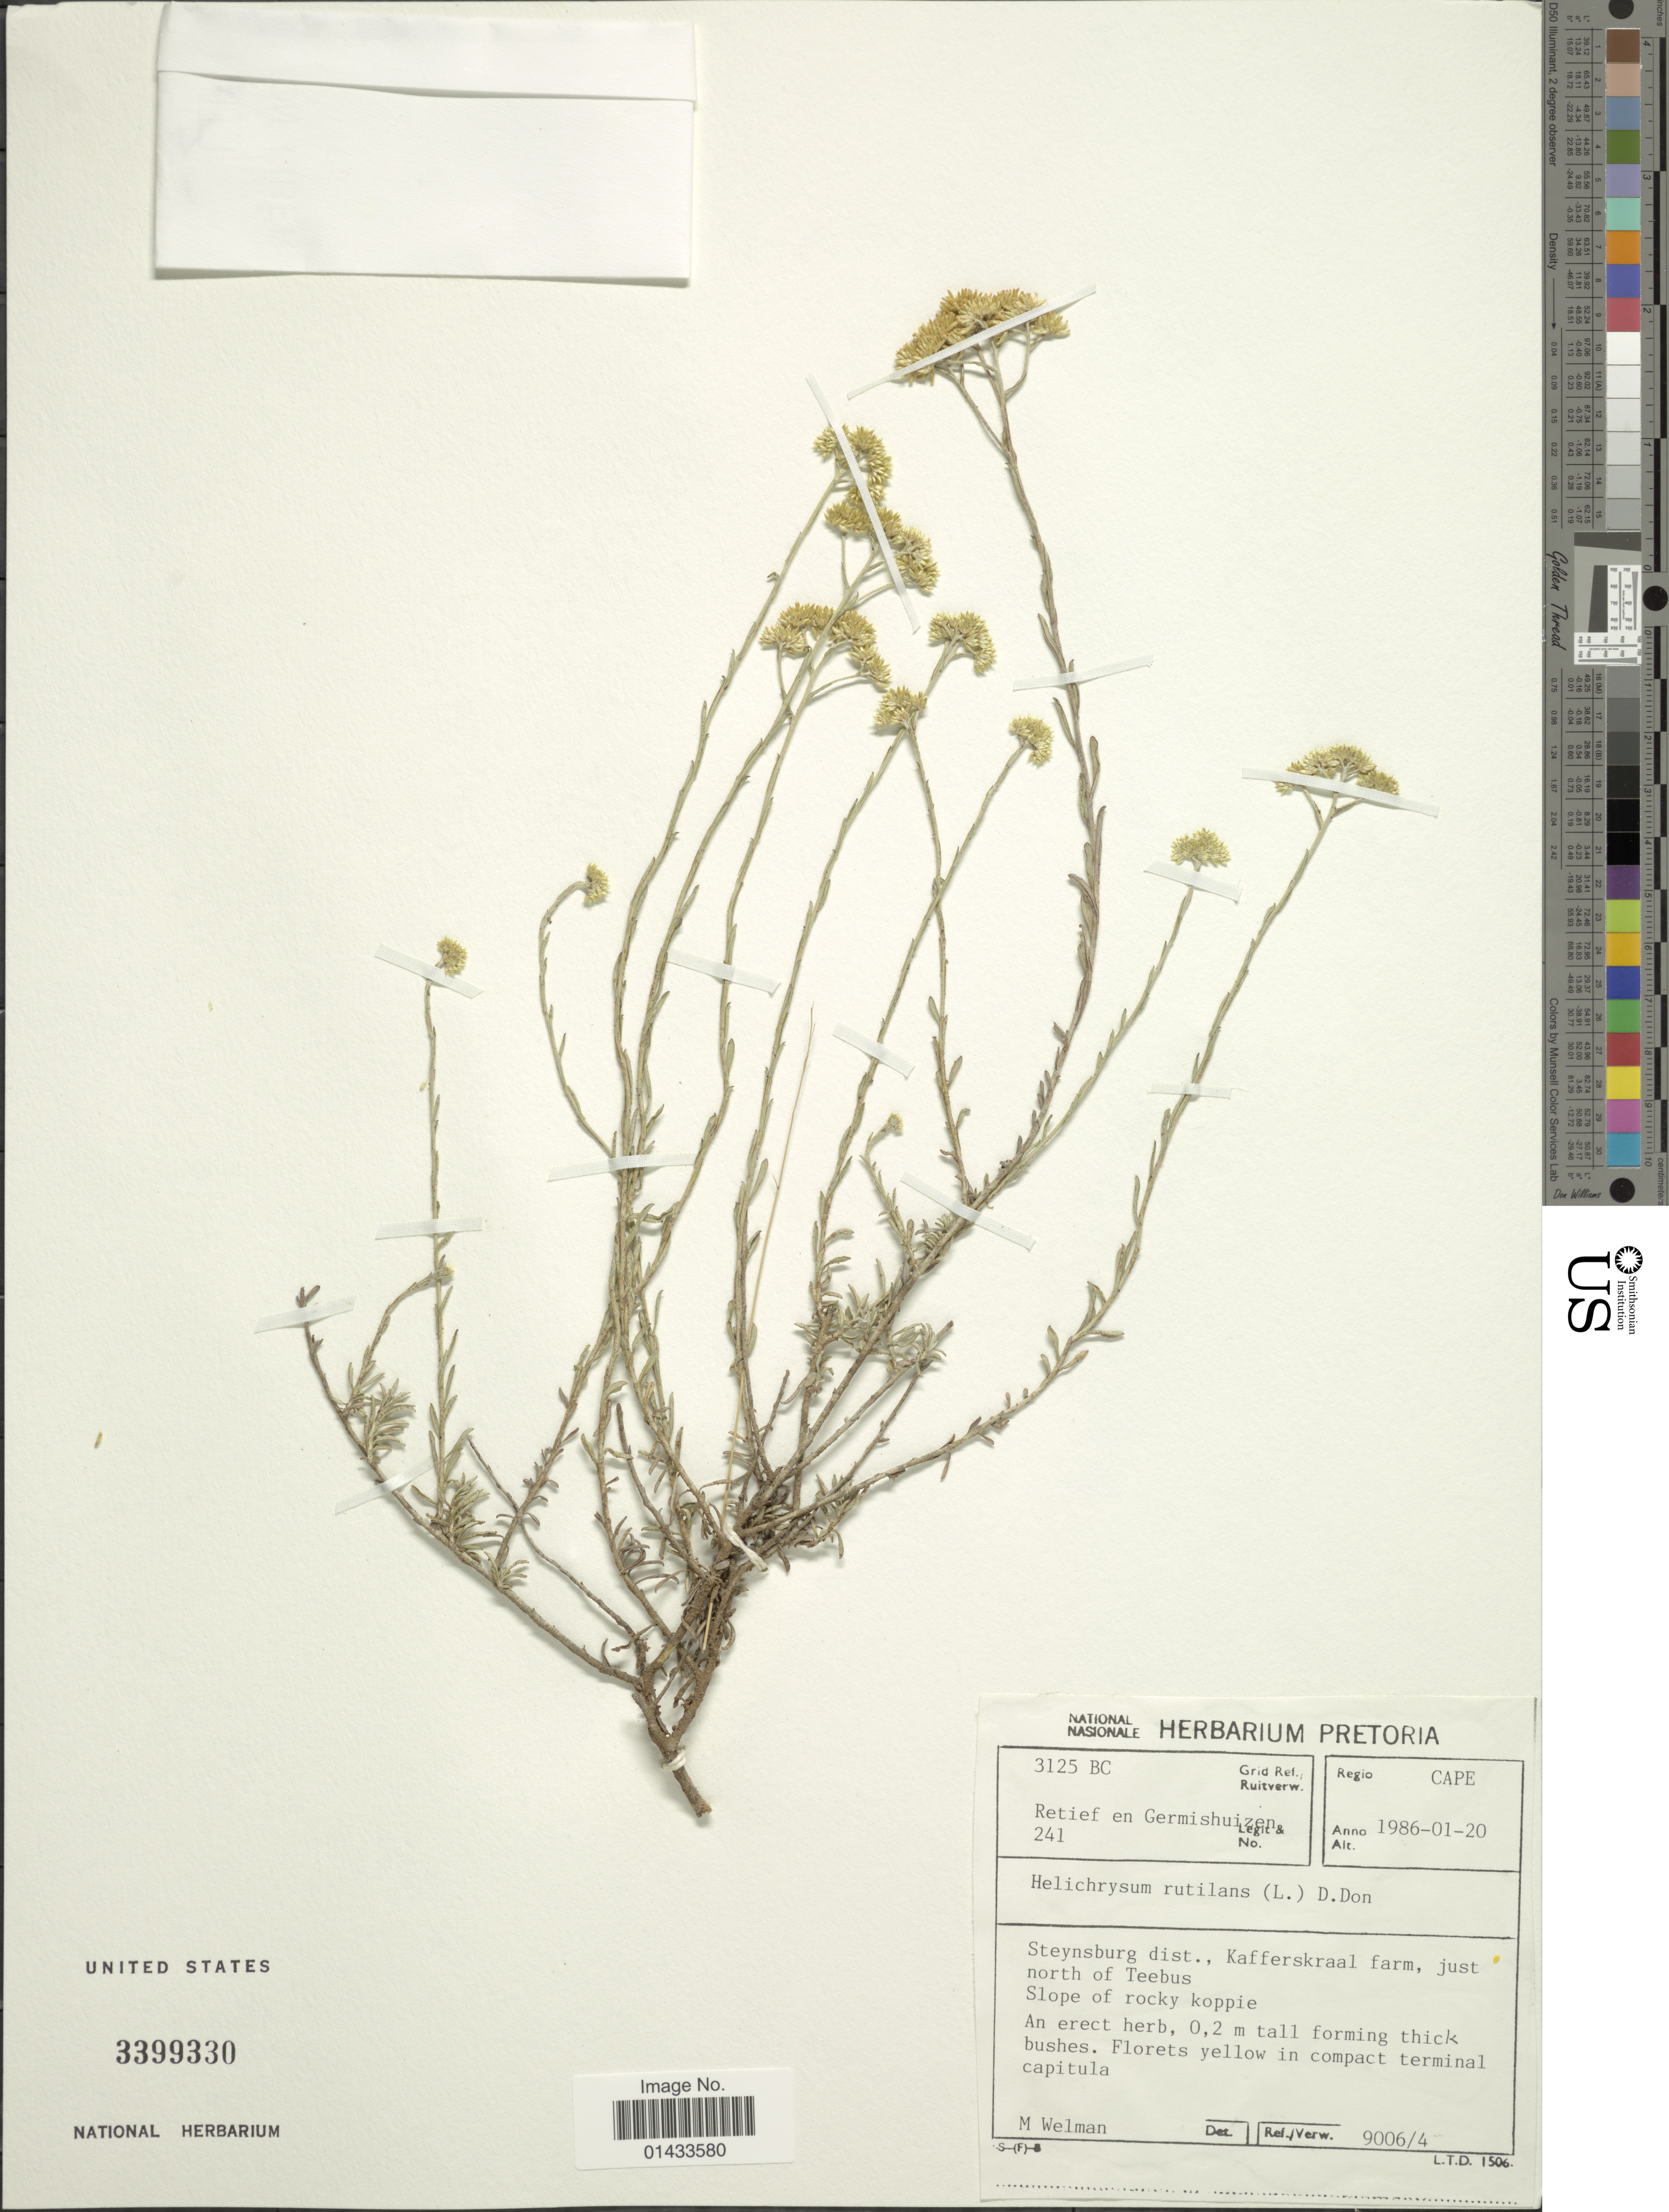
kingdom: Plantae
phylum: Tracheophyta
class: Magnoliopsida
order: Asterales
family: Asteraceae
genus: Helichrysum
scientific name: Helichrysum rutilans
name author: (L.) D. Don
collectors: E. Retief & G. Germishuizen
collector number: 241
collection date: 1986-01-20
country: South Africa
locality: Regio Cape, Grid ref./Ruitverw. 3125 BC, Steynsburg Dist., Kafferskraal farm, just north of Teebus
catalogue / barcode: US 3399330